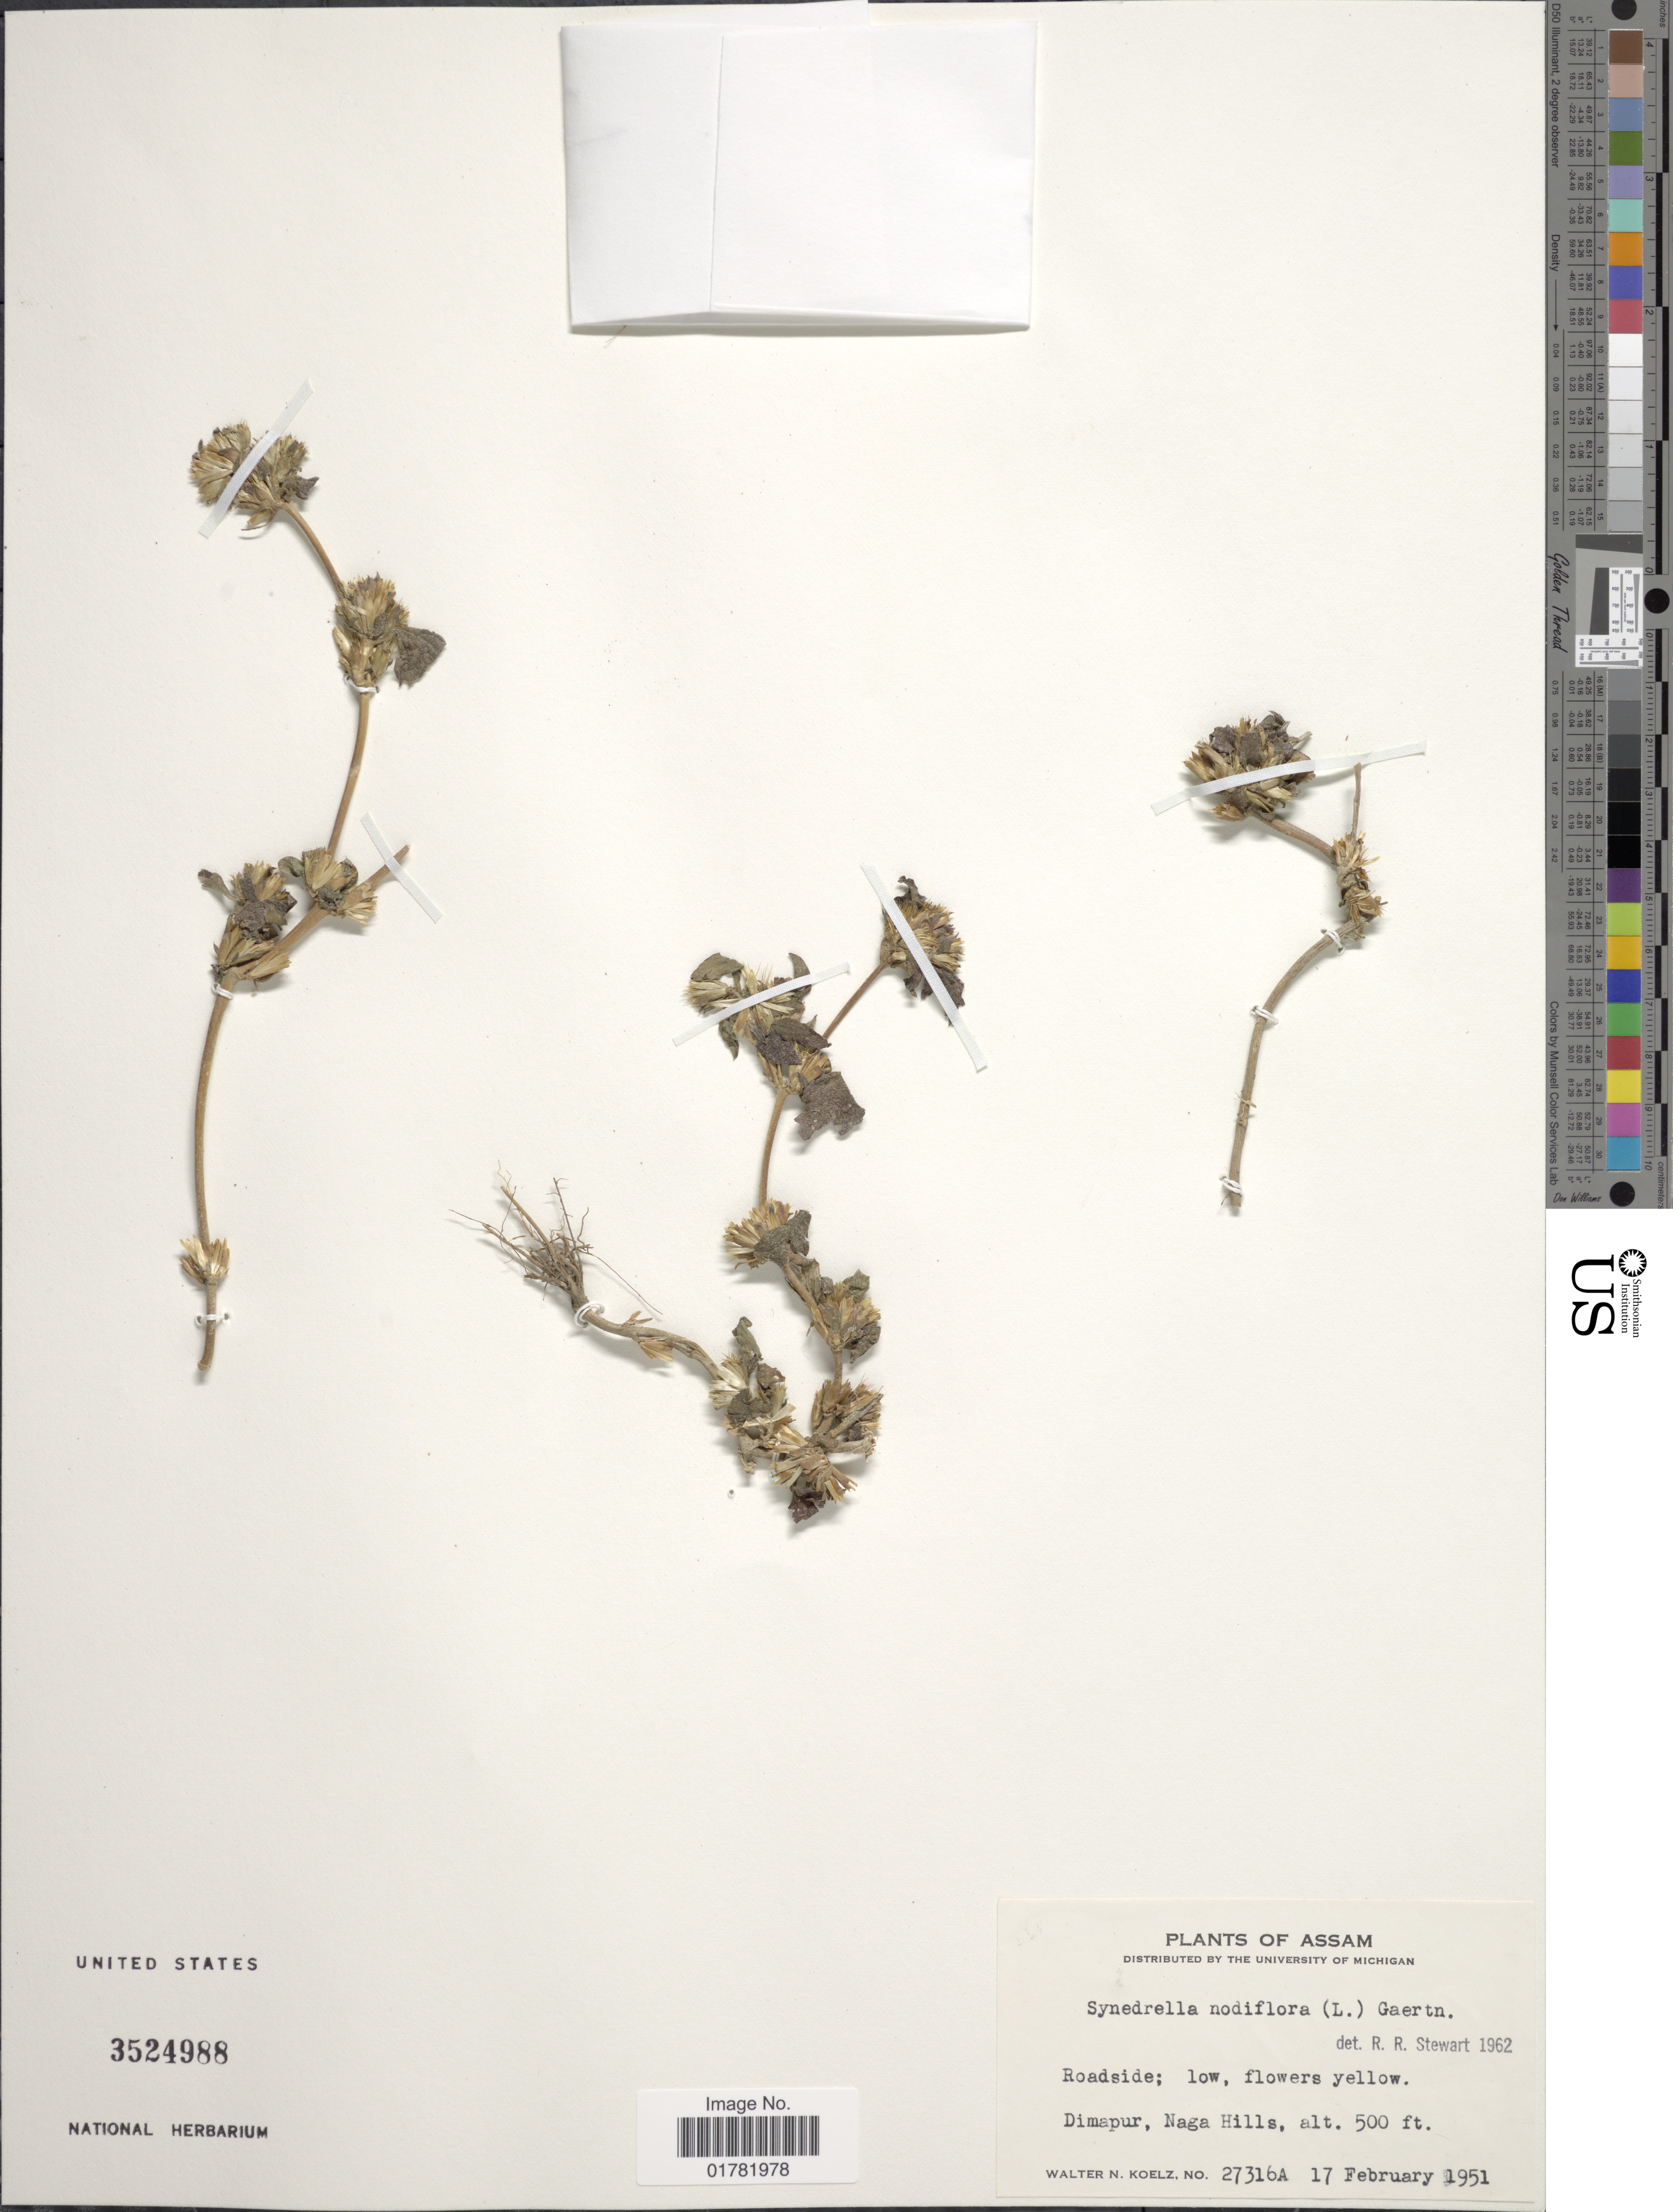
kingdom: Plantae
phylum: Tracheophyta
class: Magnoliopsida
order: Asterales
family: Asteraceae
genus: Synedrella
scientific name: Synedrella nodiflora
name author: (L.) Gaertn.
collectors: W. N. Koelz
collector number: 27316A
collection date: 1951-02-17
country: India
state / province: Nagaland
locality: Roadside, Dimapur, Naga Hills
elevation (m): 152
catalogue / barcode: US 3524988